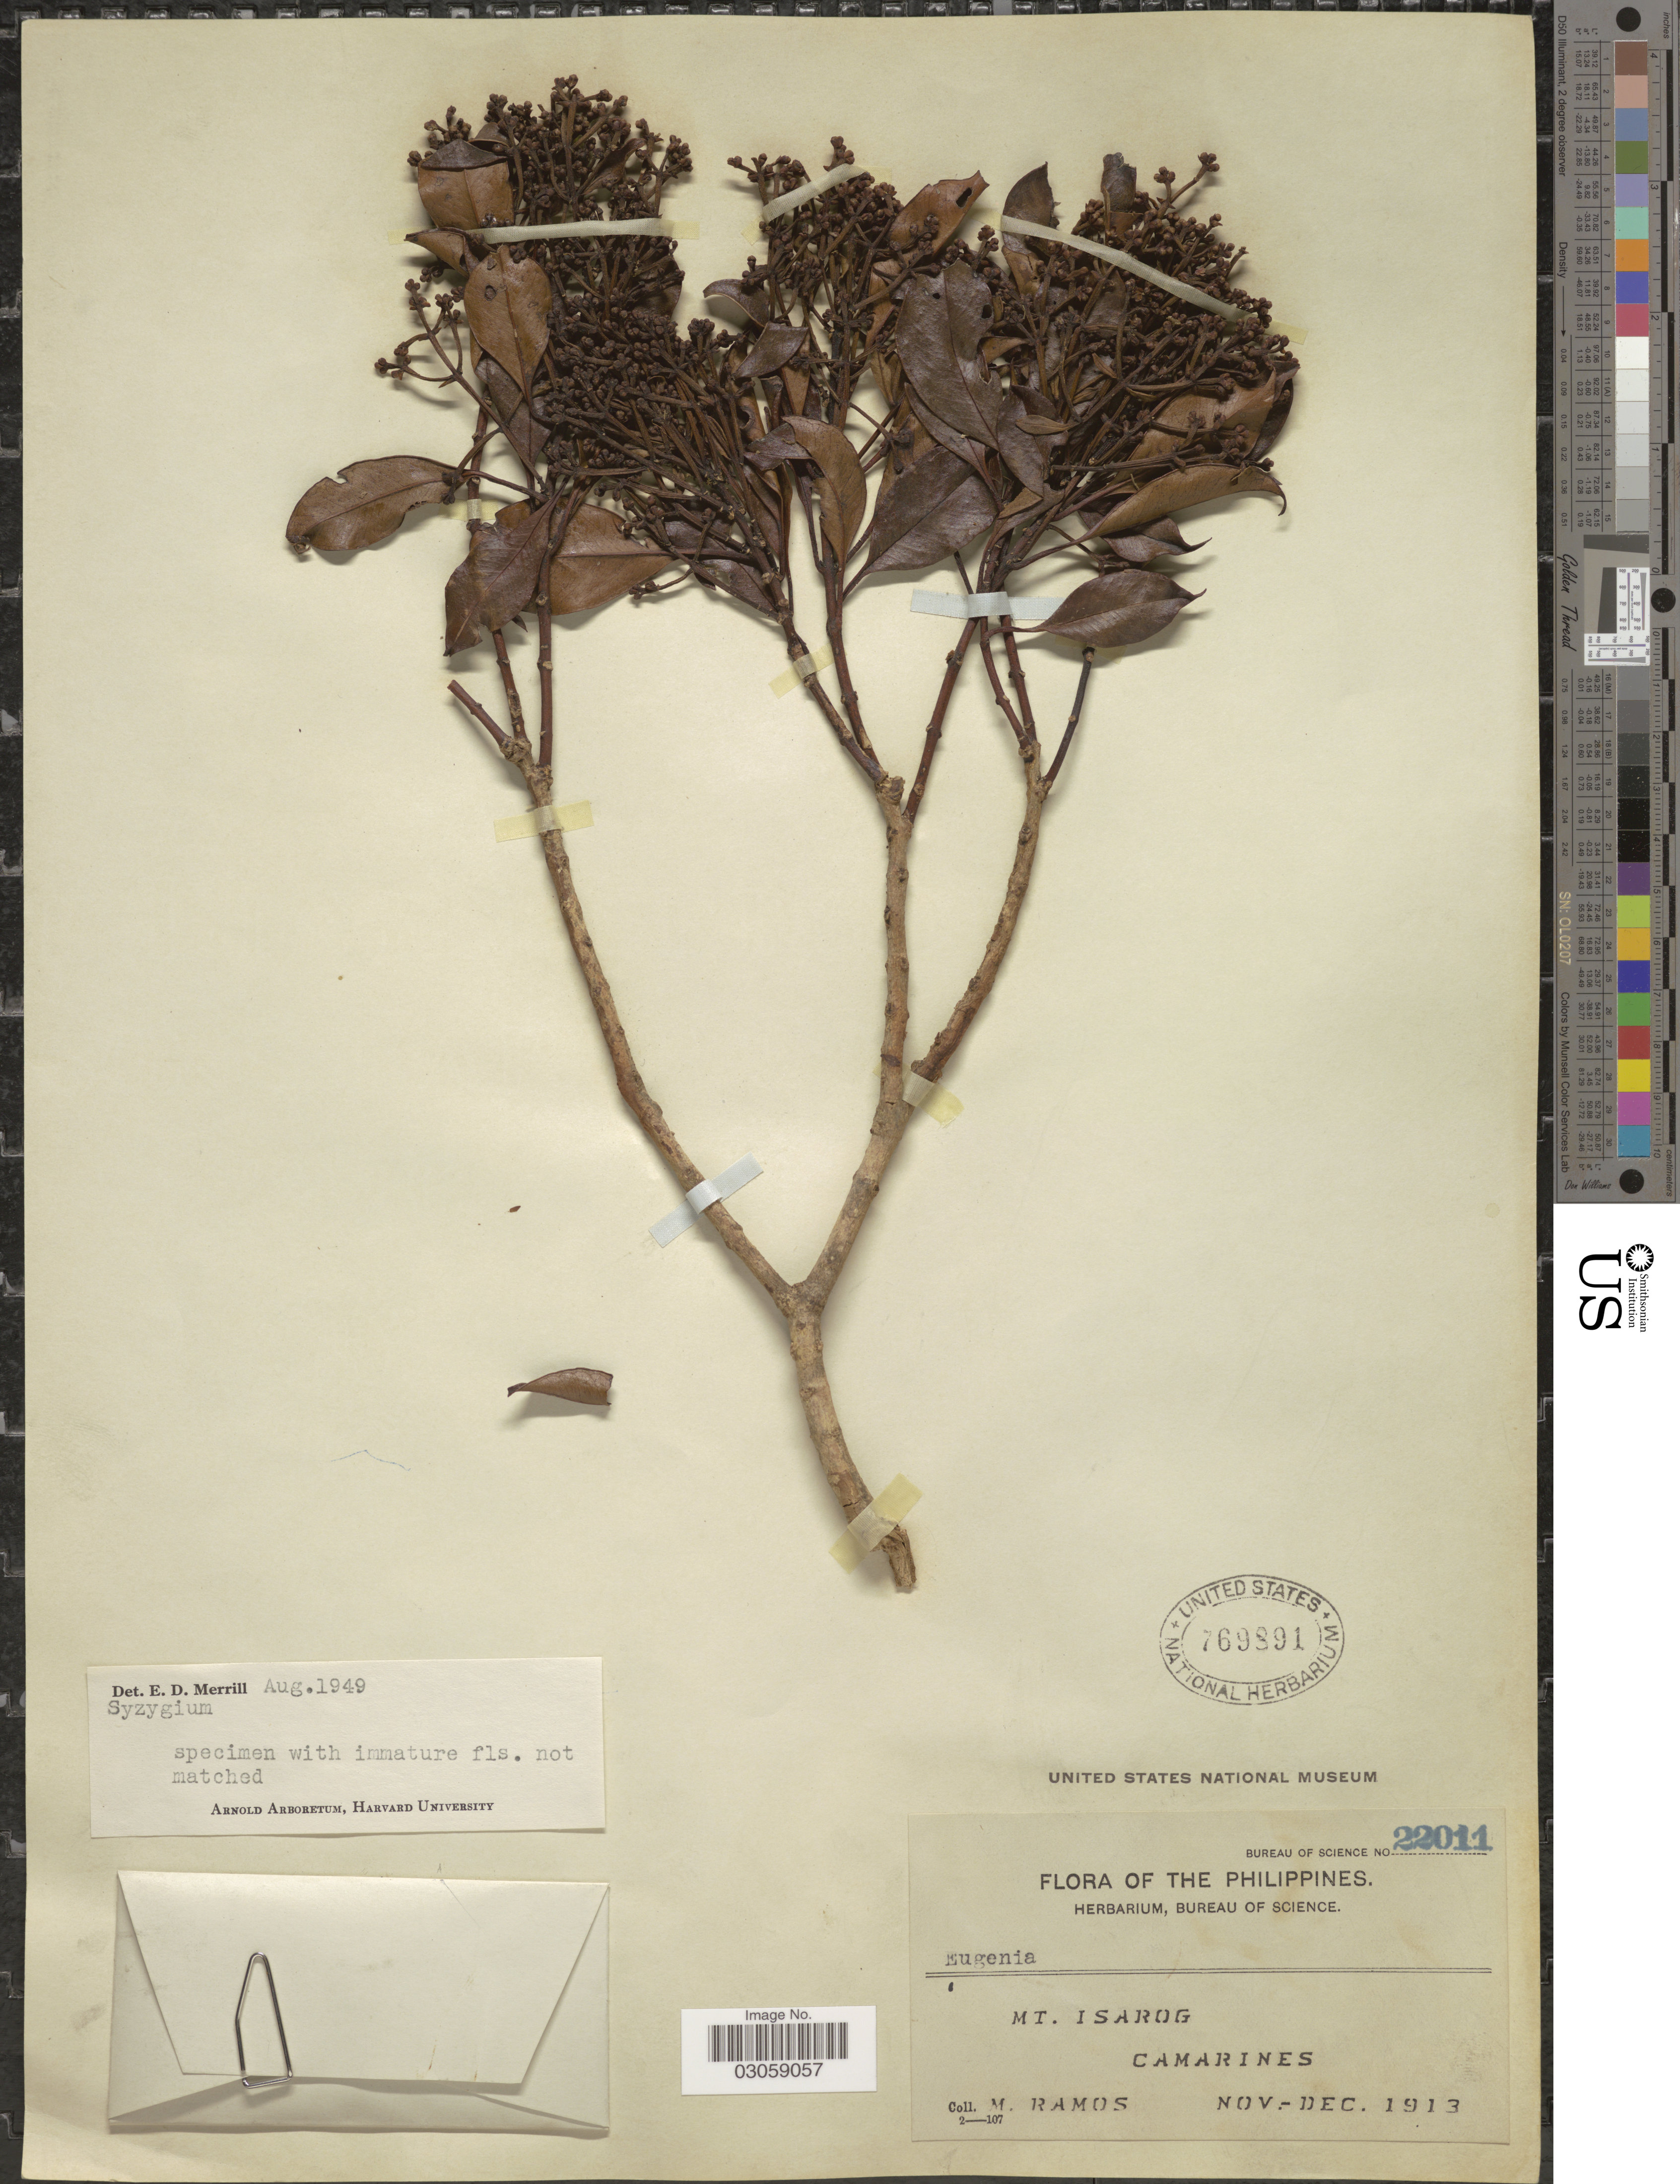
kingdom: Plantae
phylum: Tracheophyta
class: Magnoliopsida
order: Myrtales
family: Myrtaceae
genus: Syzygium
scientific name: Syzygium sp.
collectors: M. Ramos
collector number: Bureau of science 22011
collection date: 1913-11/1913-12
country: Philippines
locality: Mt. Isarog, Camarines.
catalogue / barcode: US 769891